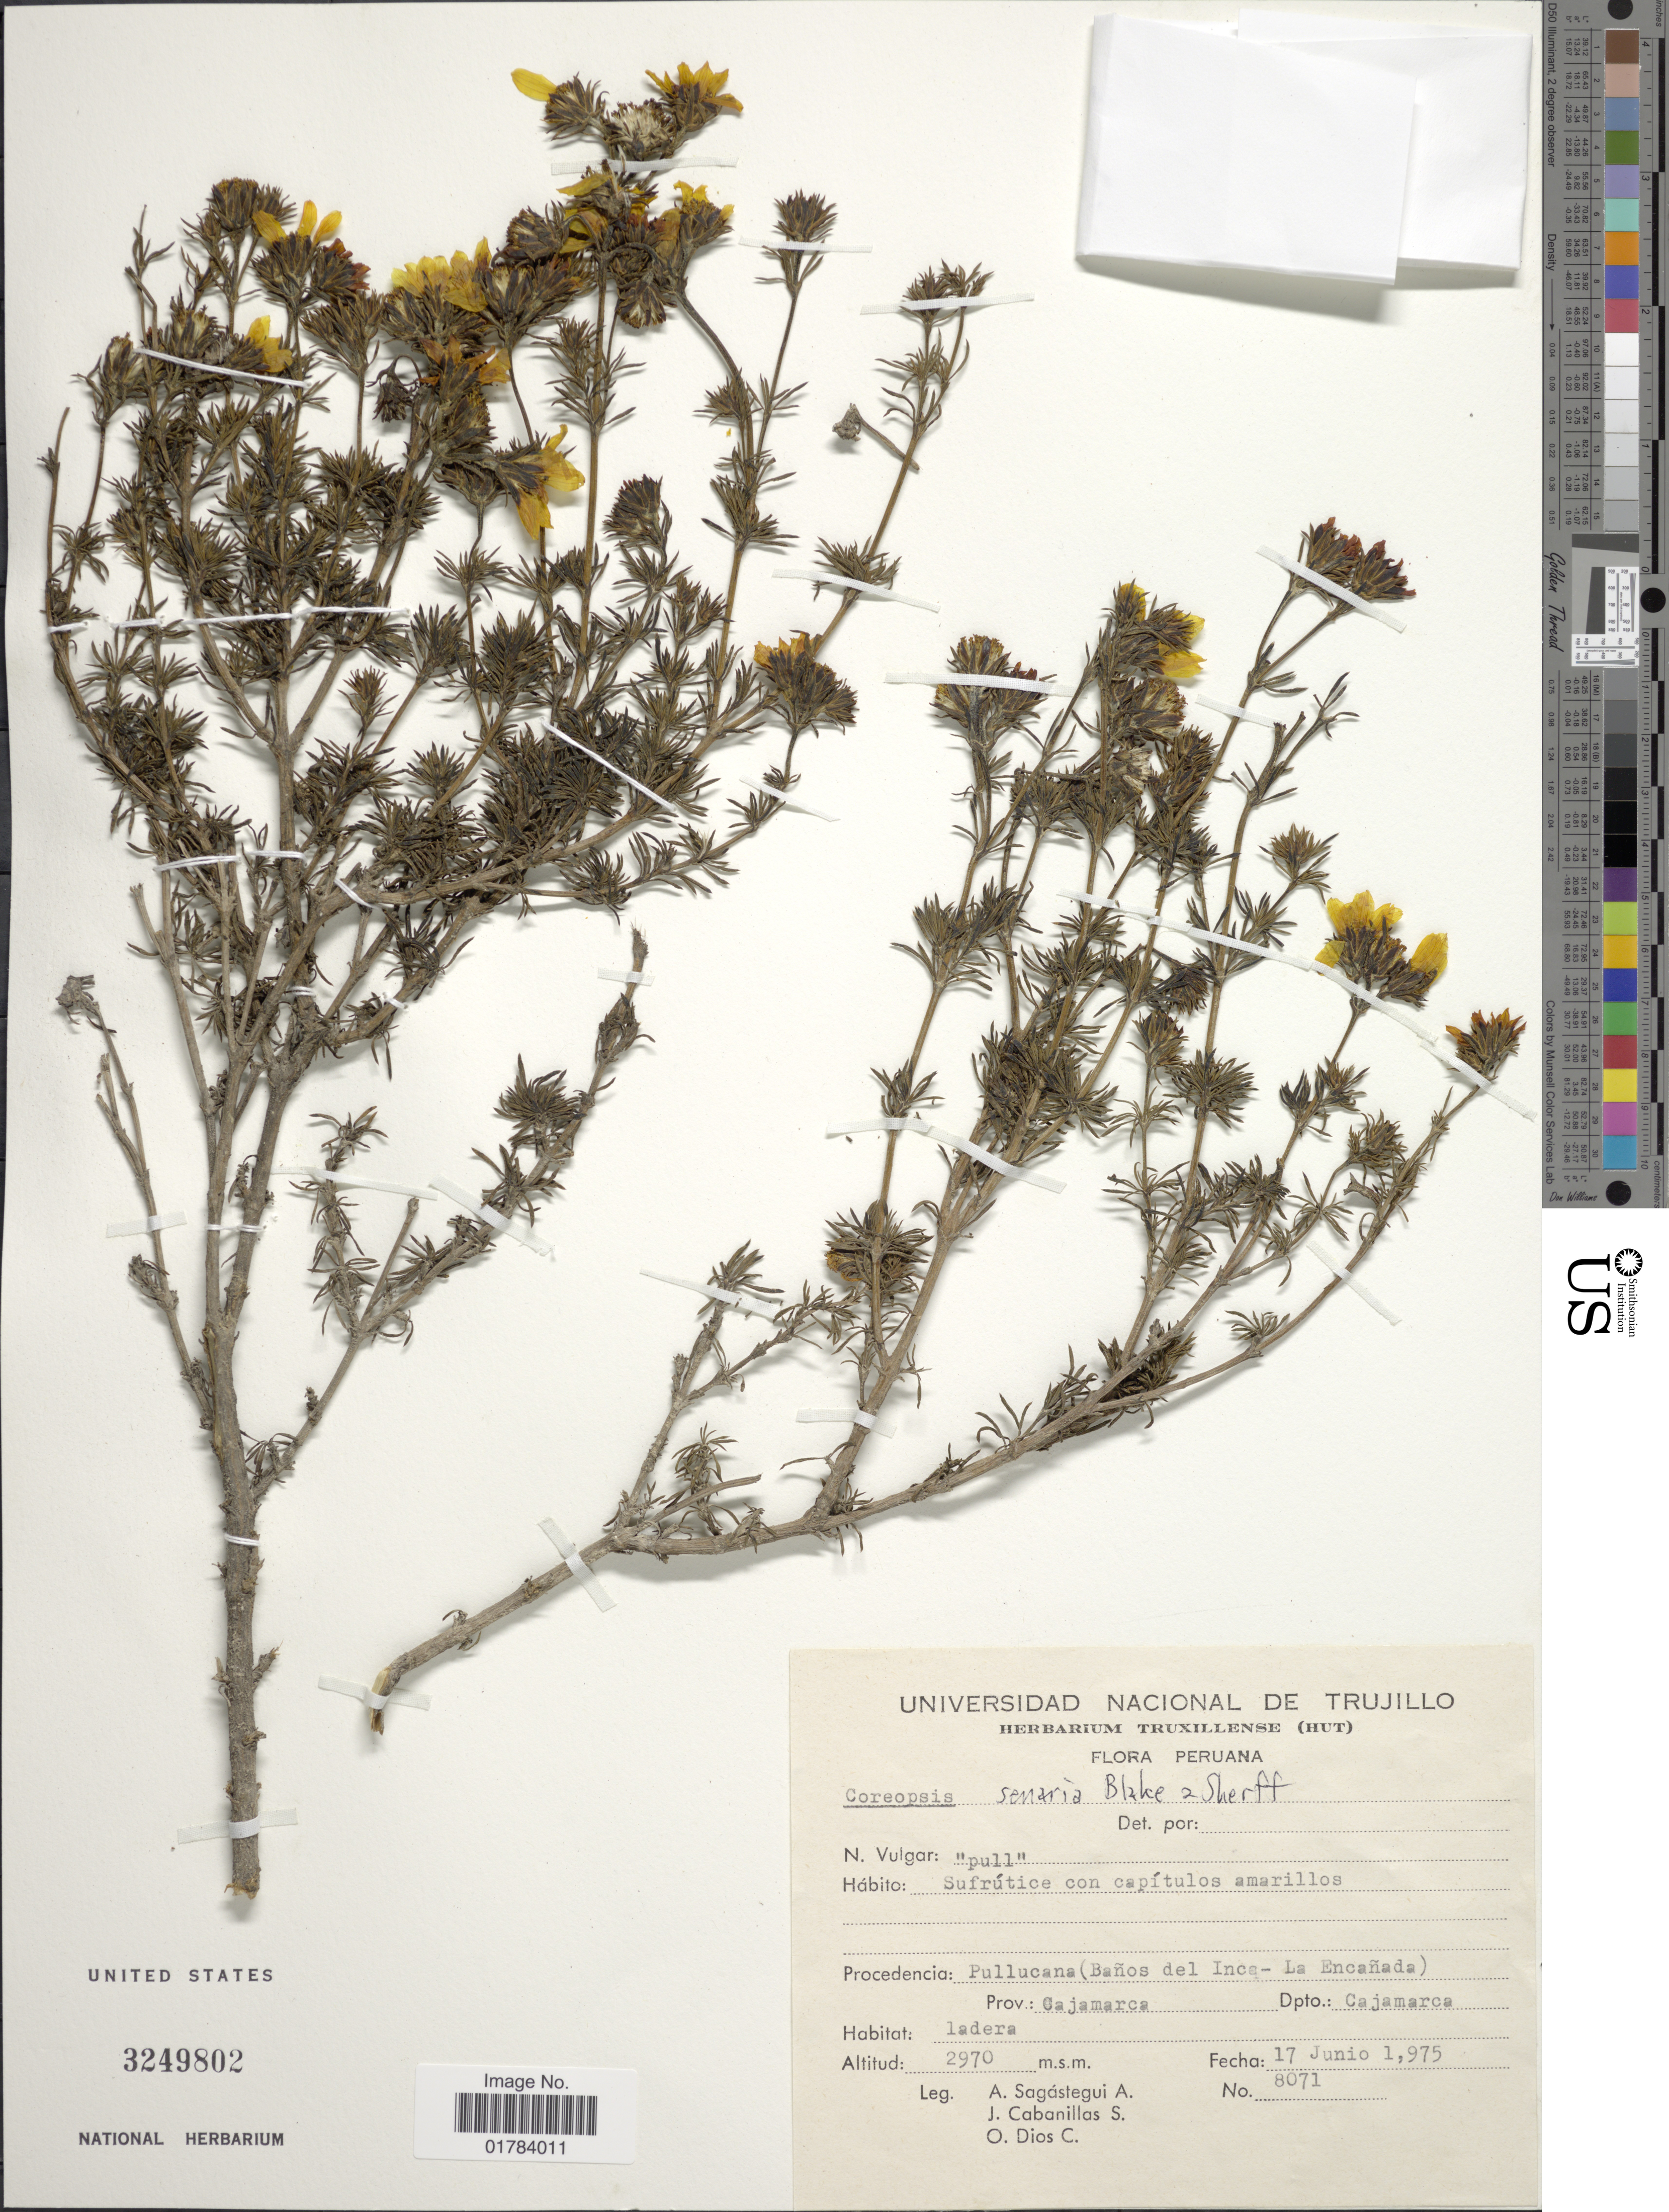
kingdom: Plantae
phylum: Tracheophyta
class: Magnoliopsida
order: Asterales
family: Asteraceae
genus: Coreopsis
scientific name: Coreopsis senaria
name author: S.F. Blake & Sherff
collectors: A. Sagástegui A., J. Cabanillas S. & O. Dios C.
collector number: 8071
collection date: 1975-06-17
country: Peru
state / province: Cajamarca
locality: Procedencia: Pullucana (Banos del Inca-La Encanada) Prov. Cajamarca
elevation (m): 2970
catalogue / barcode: US 3249802